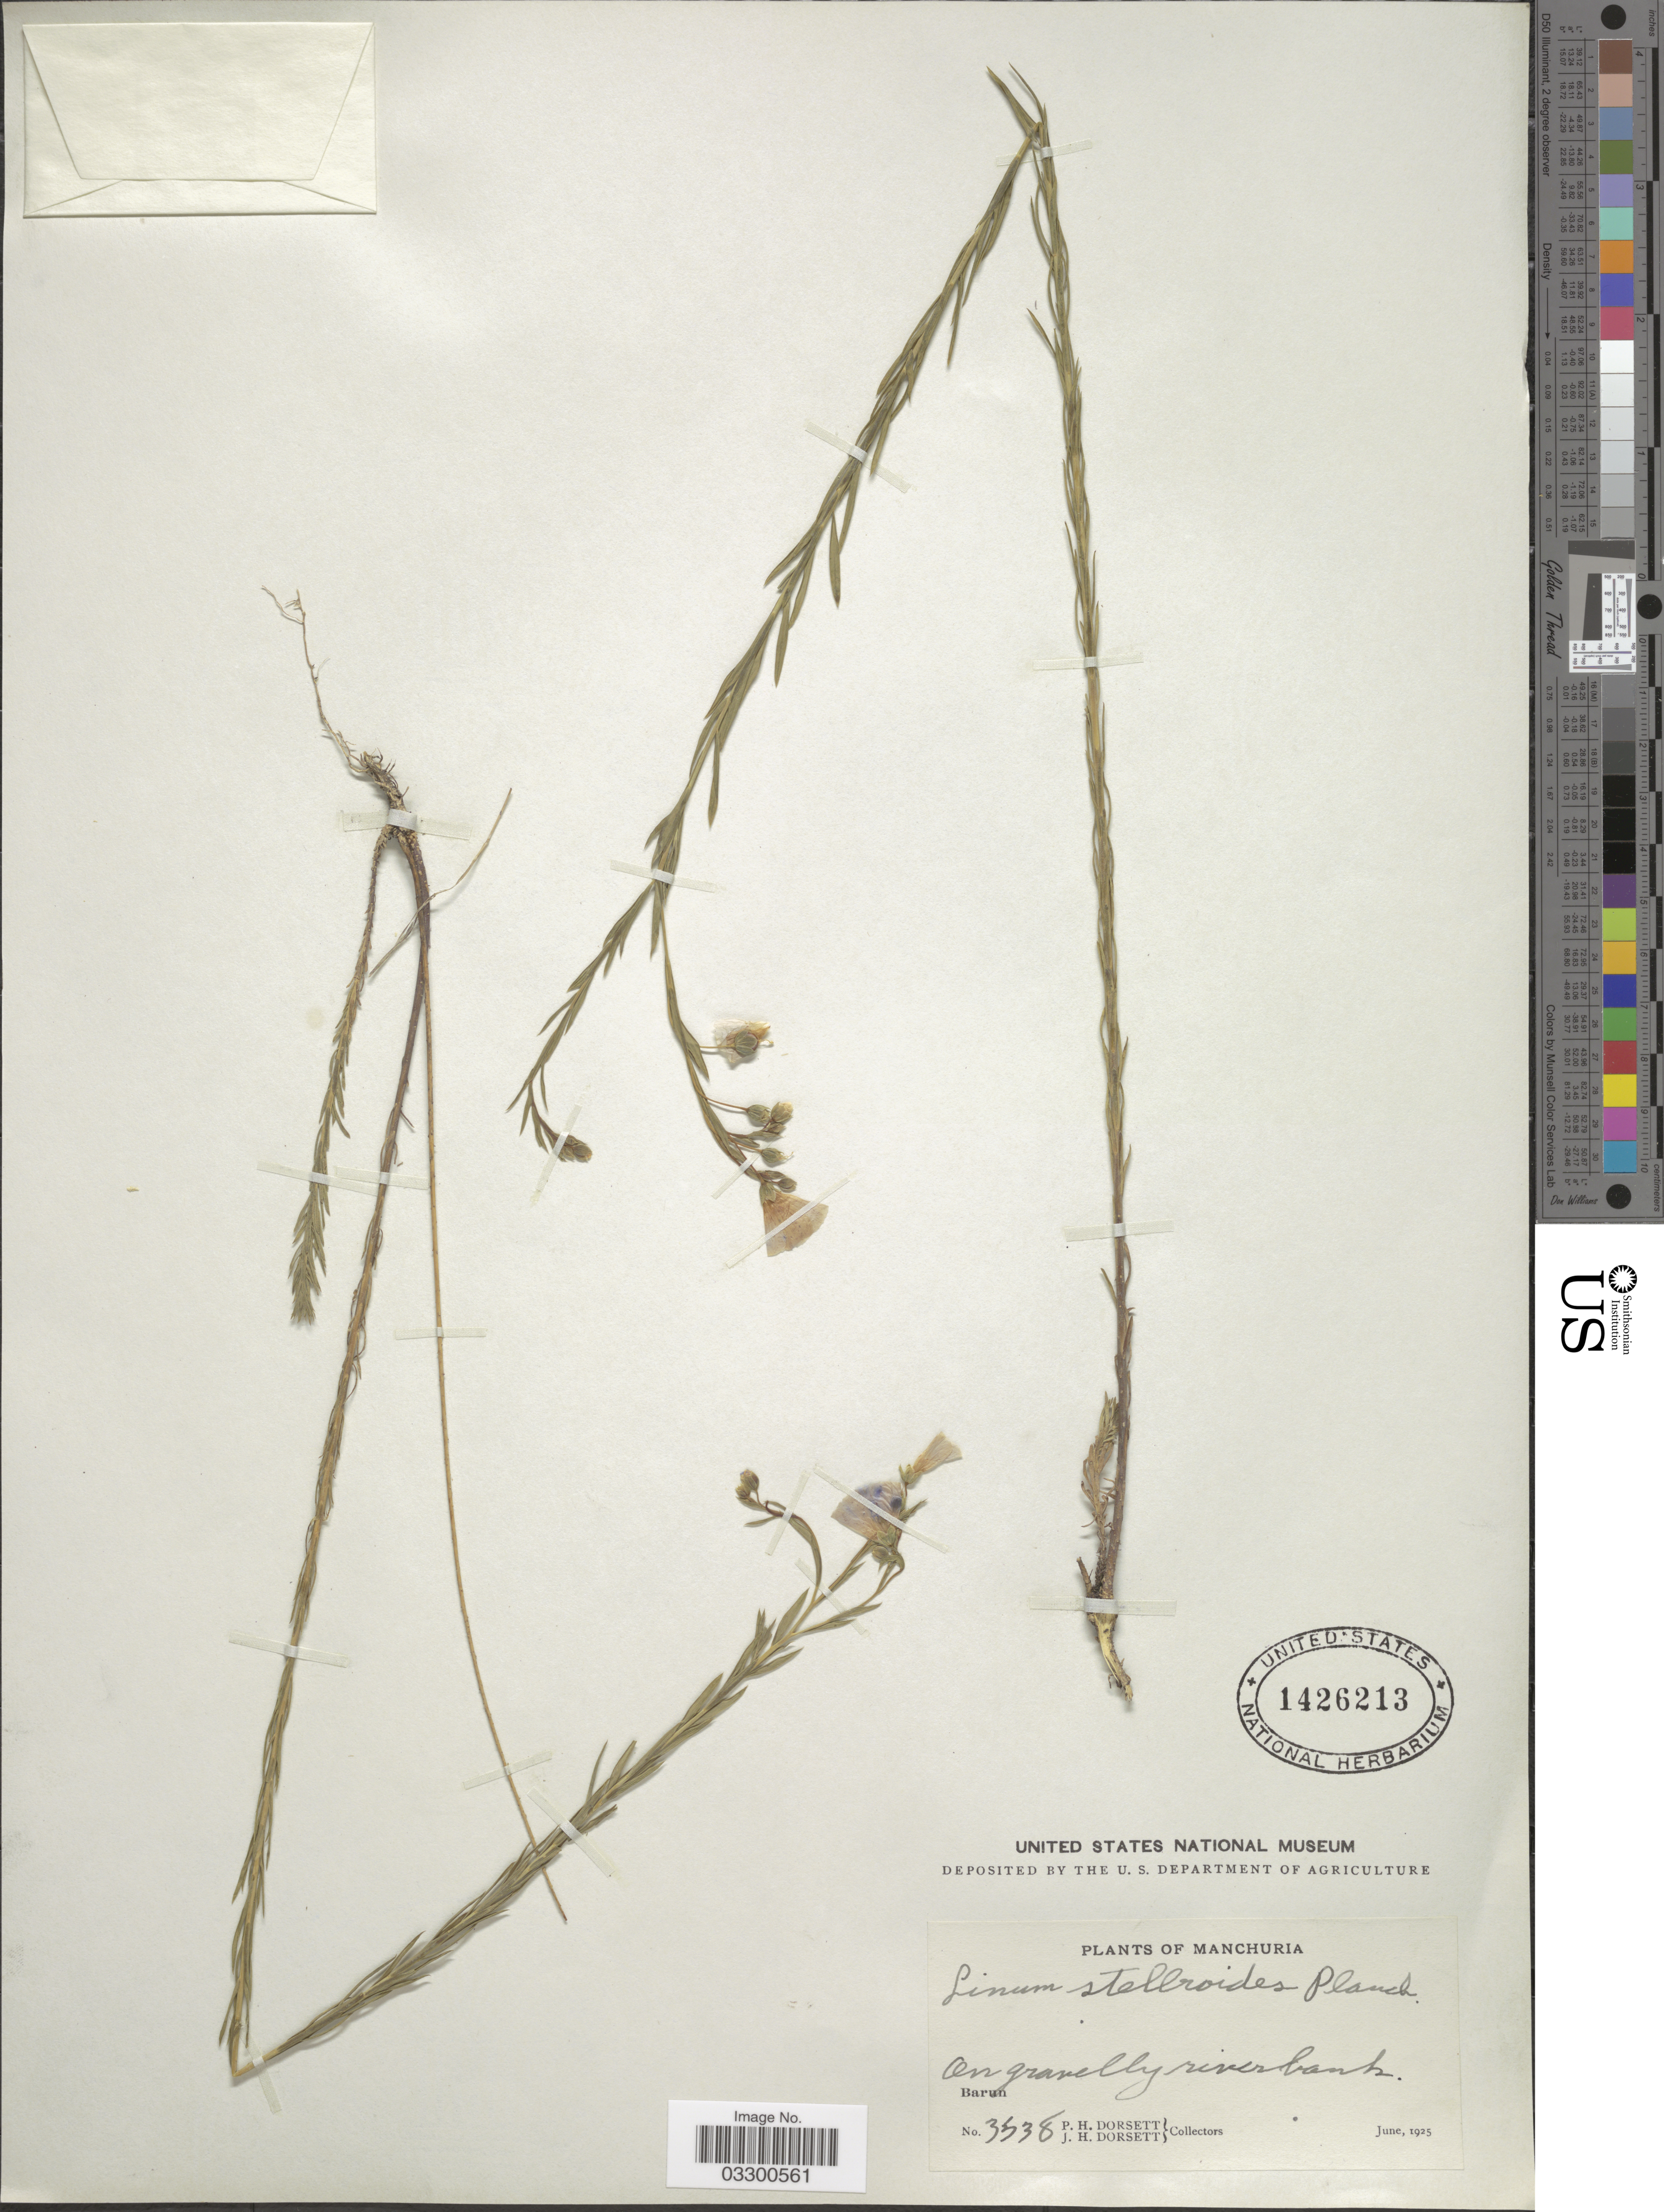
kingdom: Plantae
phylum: Tracheophyta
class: Magnoliopsida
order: Malpighiales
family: Linaceae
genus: Linum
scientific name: Linum stelleroides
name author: Planch.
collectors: P. H. Dorsett & J. Dorsett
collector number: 3538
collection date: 1925-06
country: China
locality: Manchuria. Barun.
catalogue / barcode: US 1426213